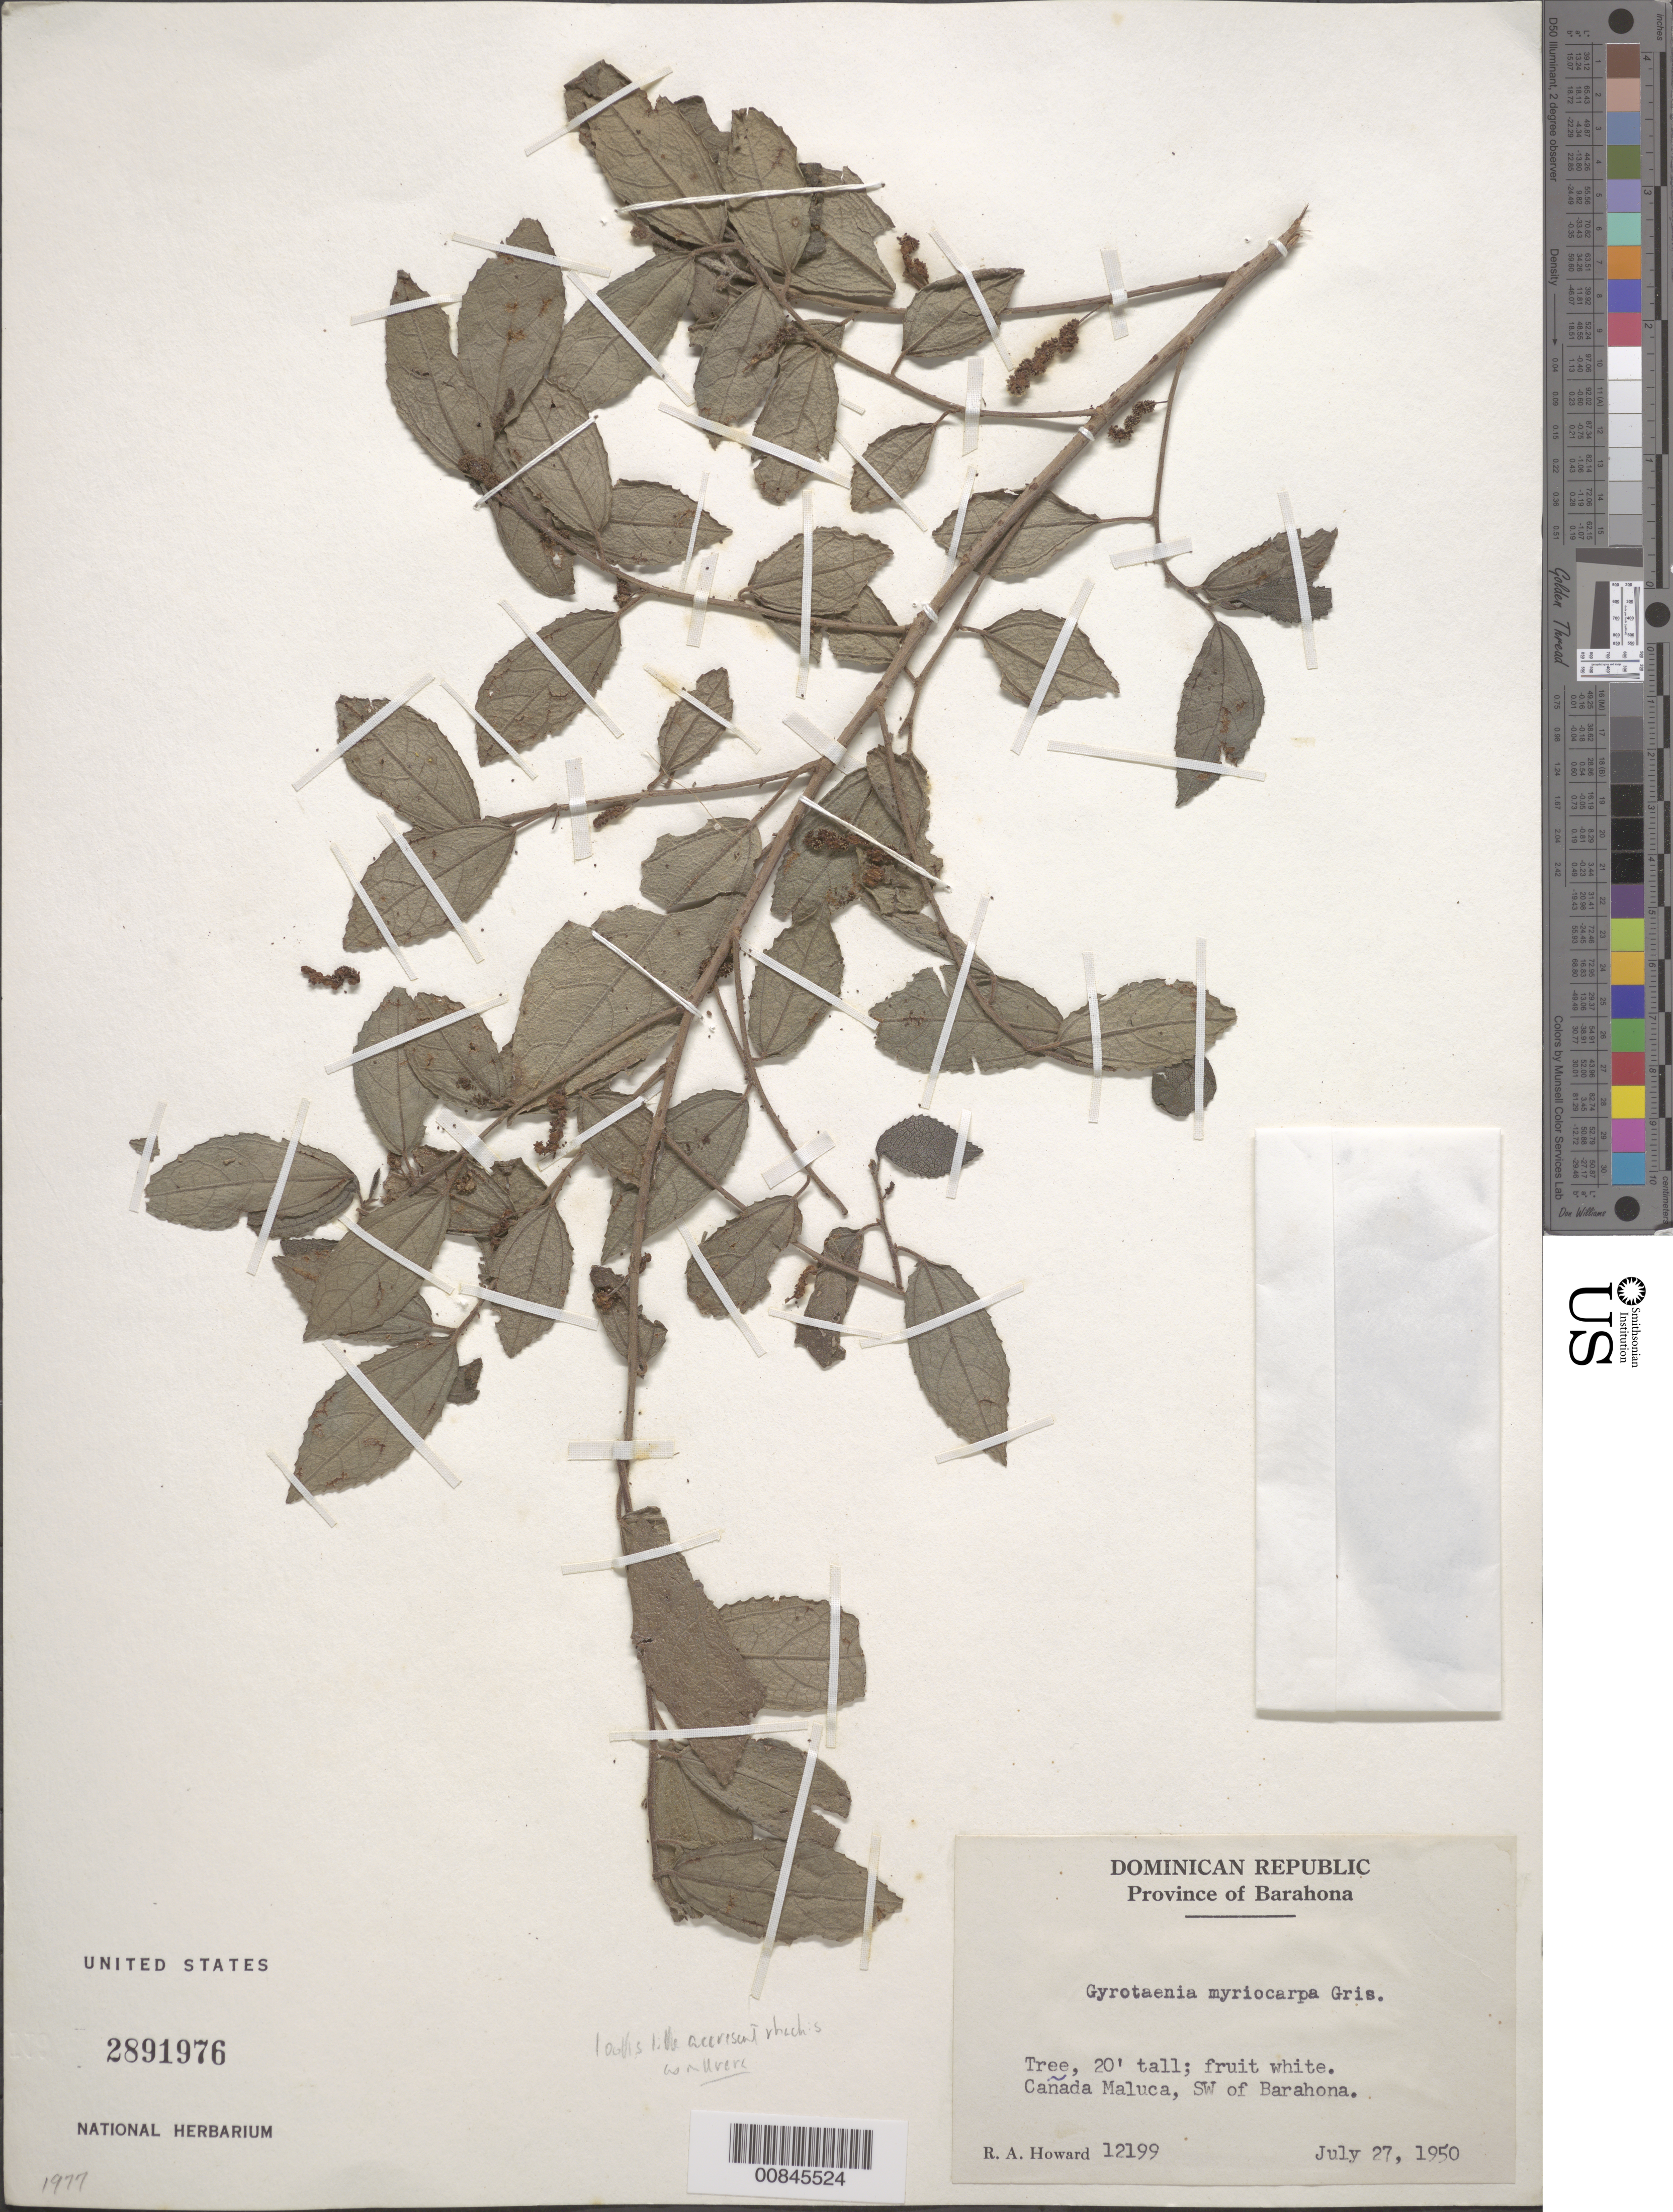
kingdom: Plantae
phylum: Tracheophyta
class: Magnoliopsida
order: Rosales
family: Urticaceae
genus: Gyrotaenia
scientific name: Gyrotaenia myriocarpa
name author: Griseb.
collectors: R. A. Howard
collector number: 12199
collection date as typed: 27 Jul 1950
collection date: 1950-07-27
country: Dominican Republic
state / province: Barahona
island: Hispaniola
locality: Cañada Maluca, SW of Barahona.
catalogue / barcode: US 2891976